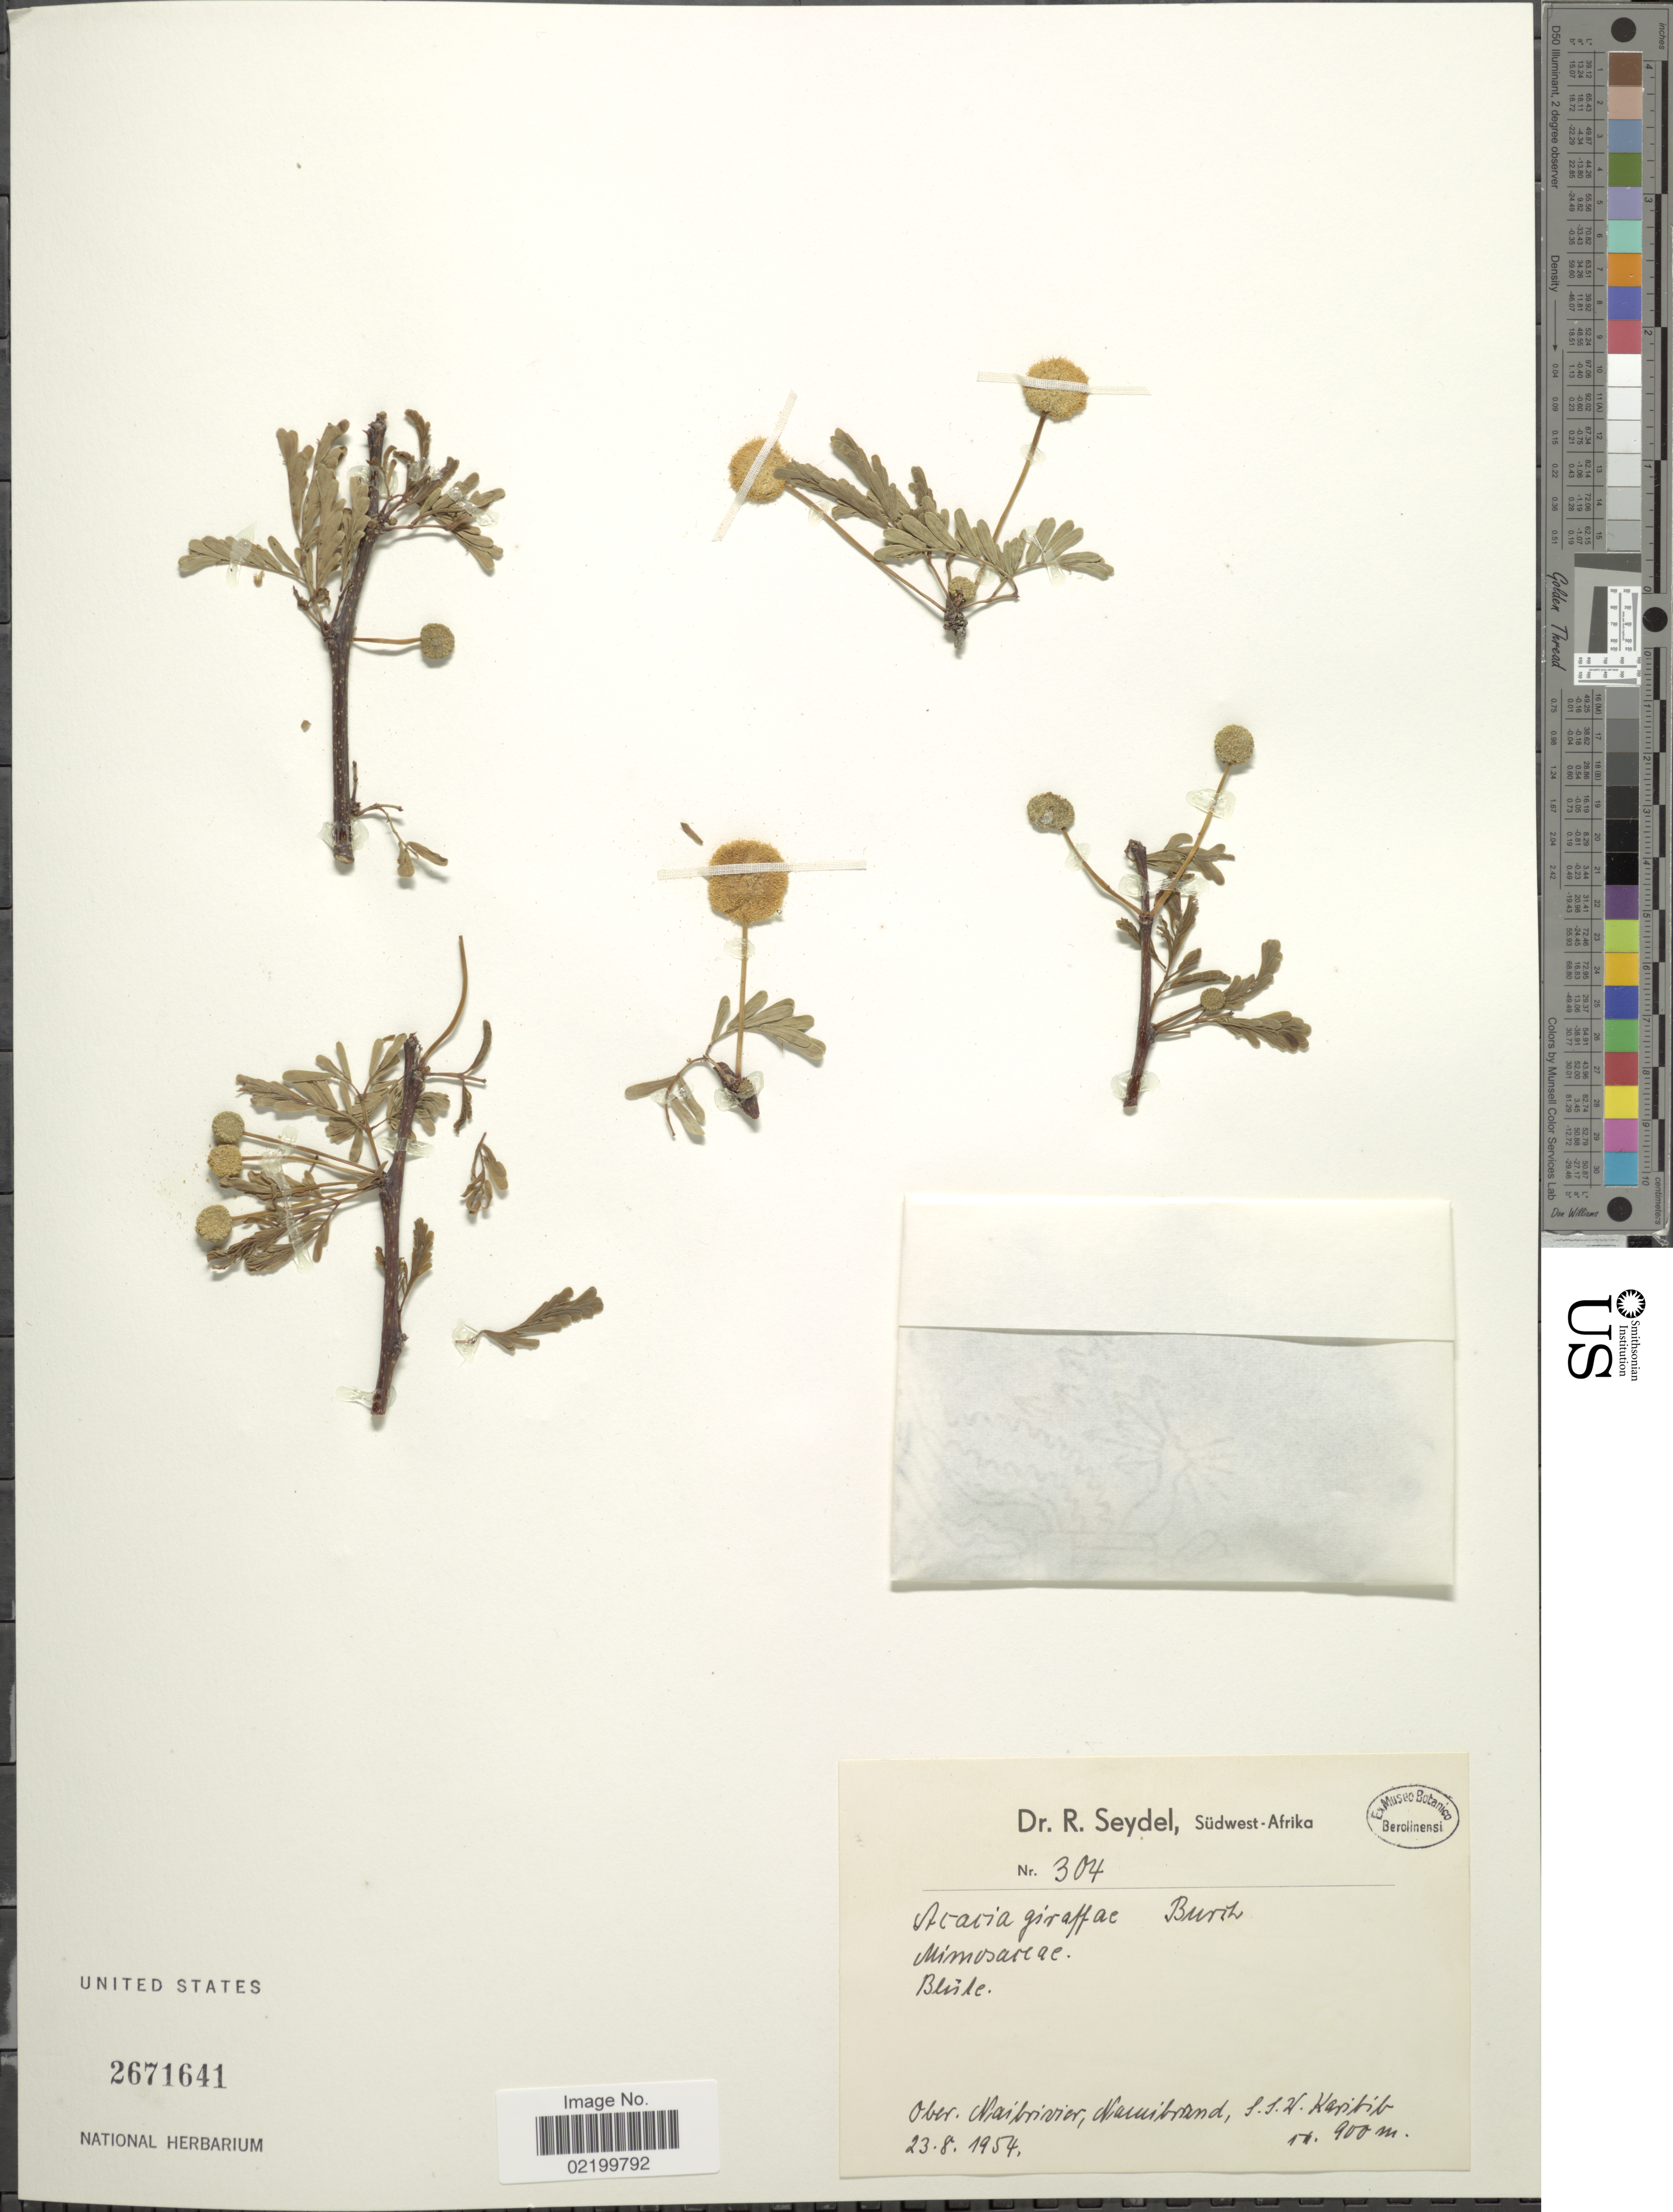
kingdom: Plantae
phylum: Tracheophyta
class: Magnoliopsida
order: Fabales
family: Fabaceae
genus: Vachellia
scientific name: Vachellia erioloba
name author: (E. Mey.) P.J.H. Hurter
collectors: R. Seydel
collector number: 304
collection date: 1954-08-23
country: Namibia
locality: Ober. Naibiriver, Namibrand, S.S. W. Karibib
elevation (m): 900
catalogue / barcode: US 2671641